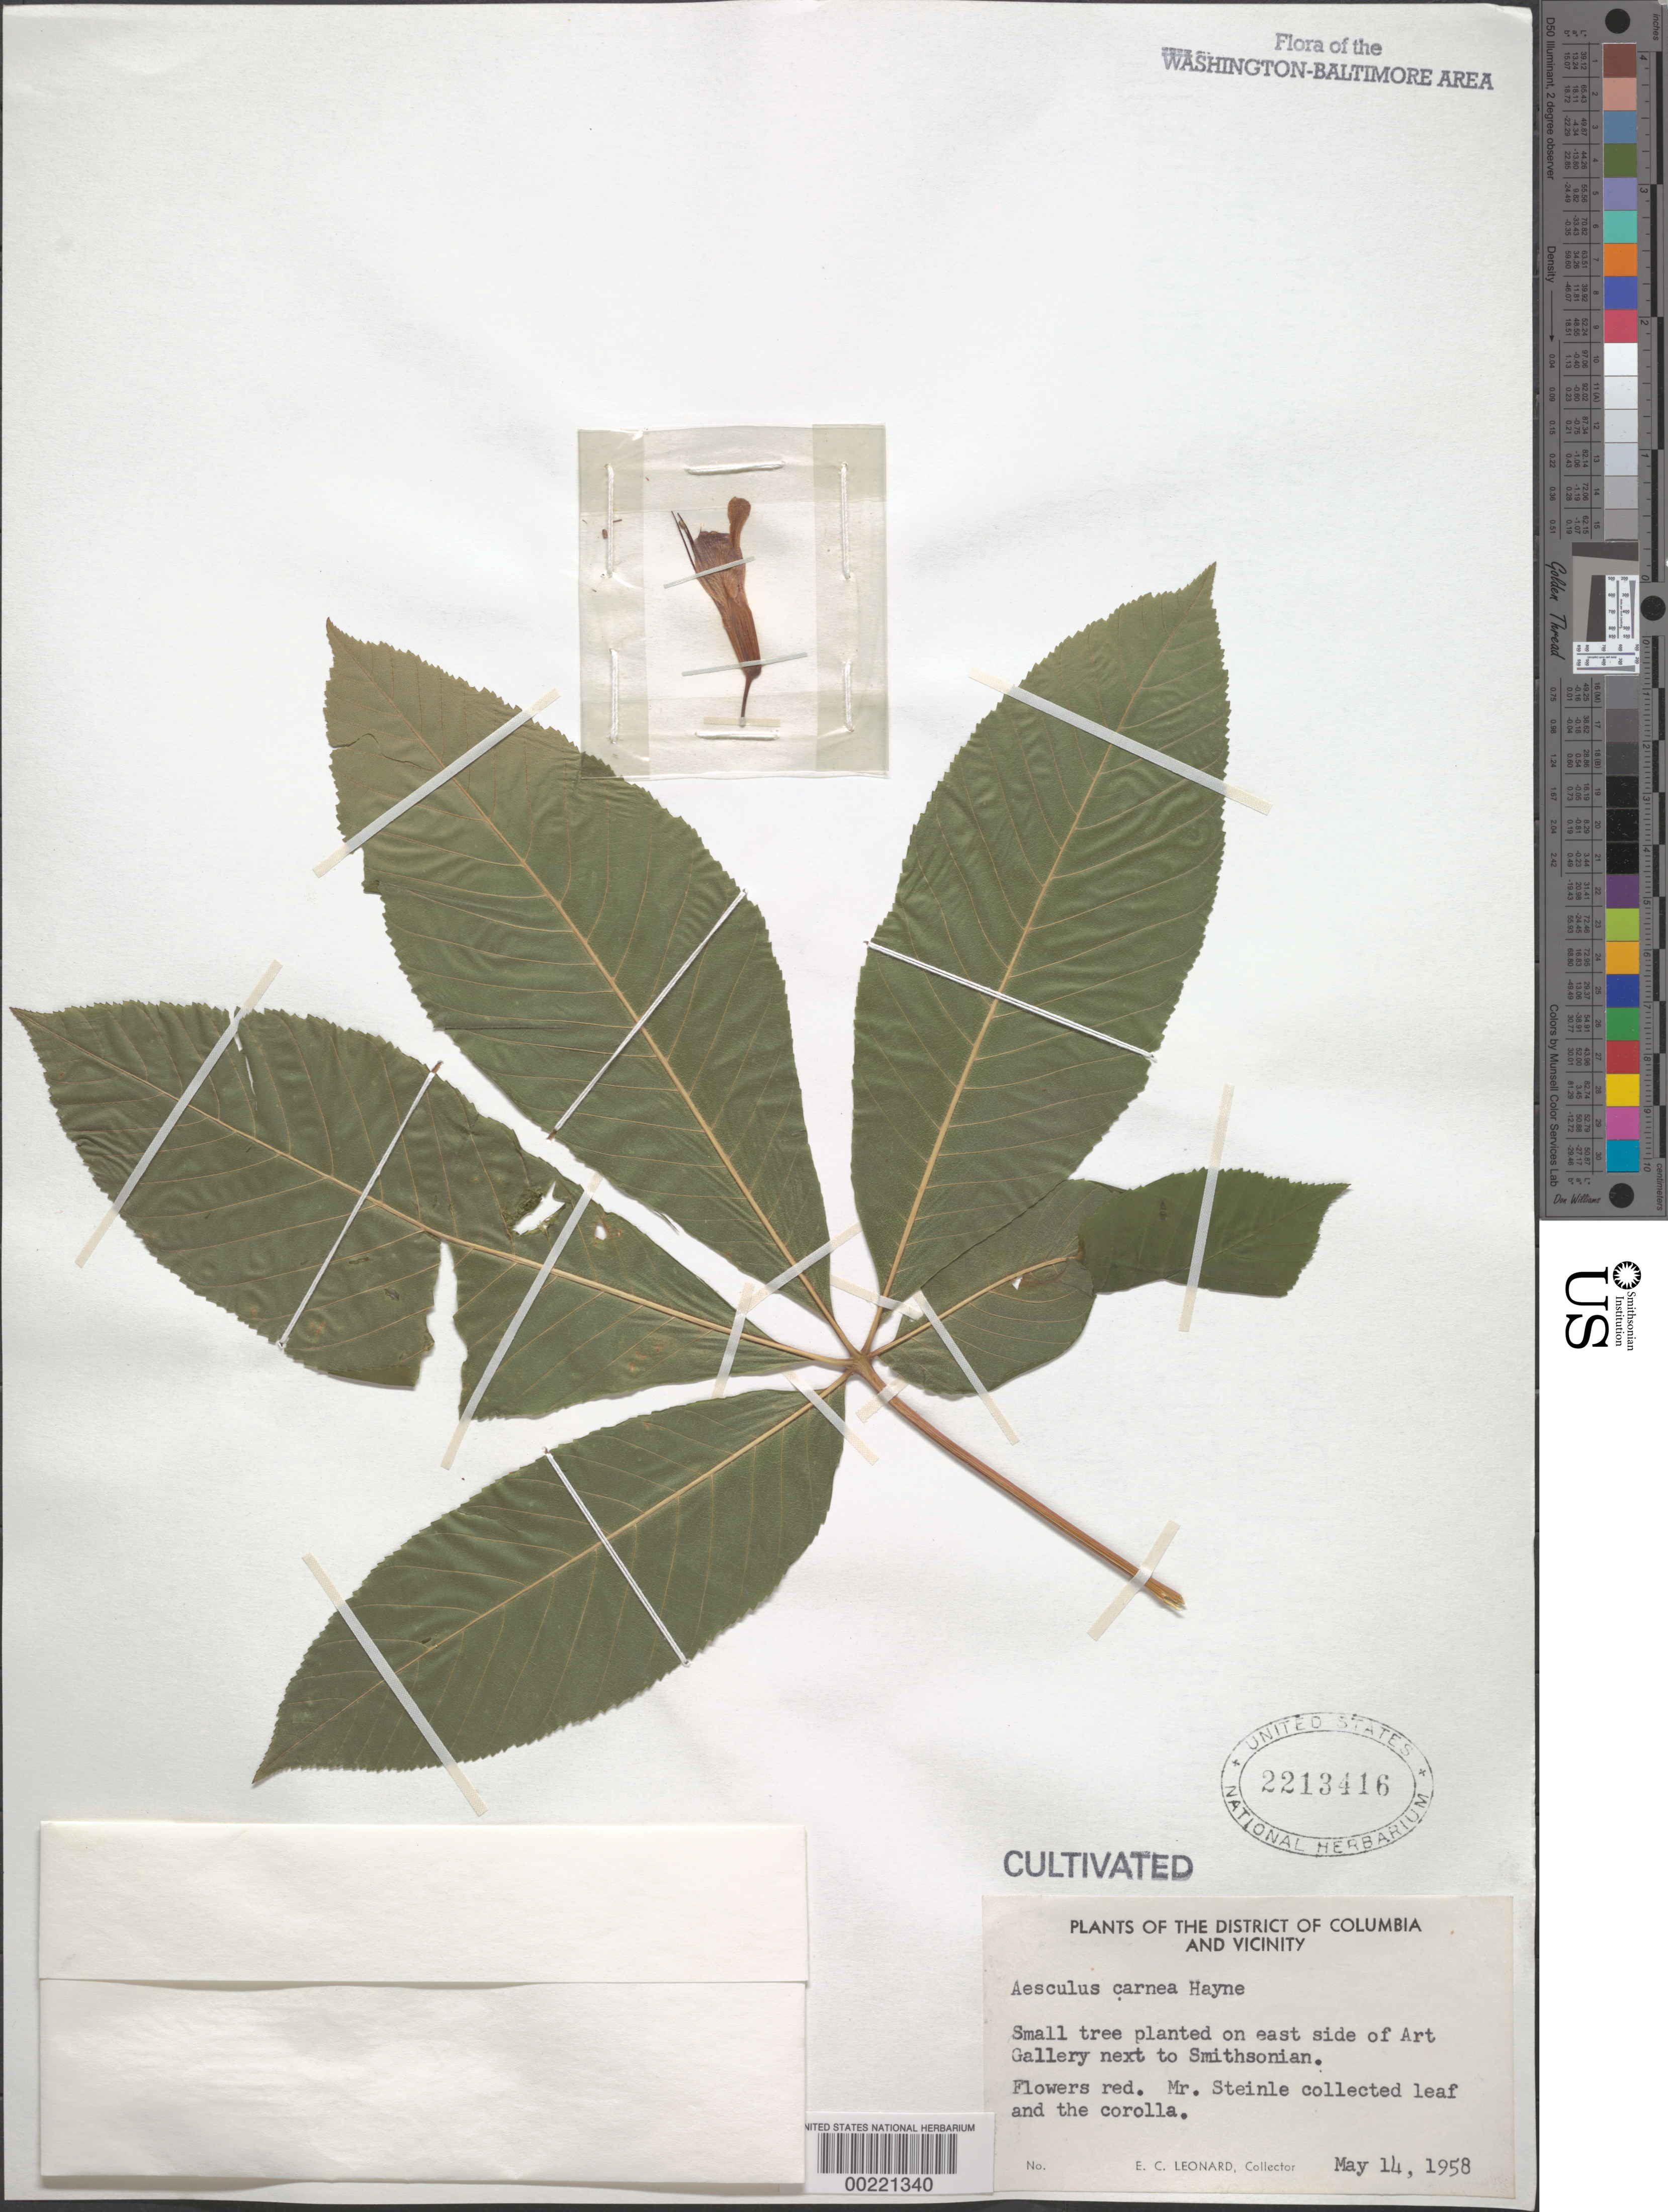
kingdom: Plantae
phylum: Tracheophyta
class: Magnoliopsida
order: Sapindales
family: Sapindaceae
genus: Aesculus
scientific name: Aesculus x carnea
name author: J. Zeyh.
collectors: E. C. Leonard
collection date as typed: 14 May 1958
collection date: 1958-05-14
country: United States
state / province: District of Columbia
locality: On E side of Art Gallery next to Smithsonian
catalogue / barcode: US 2213416